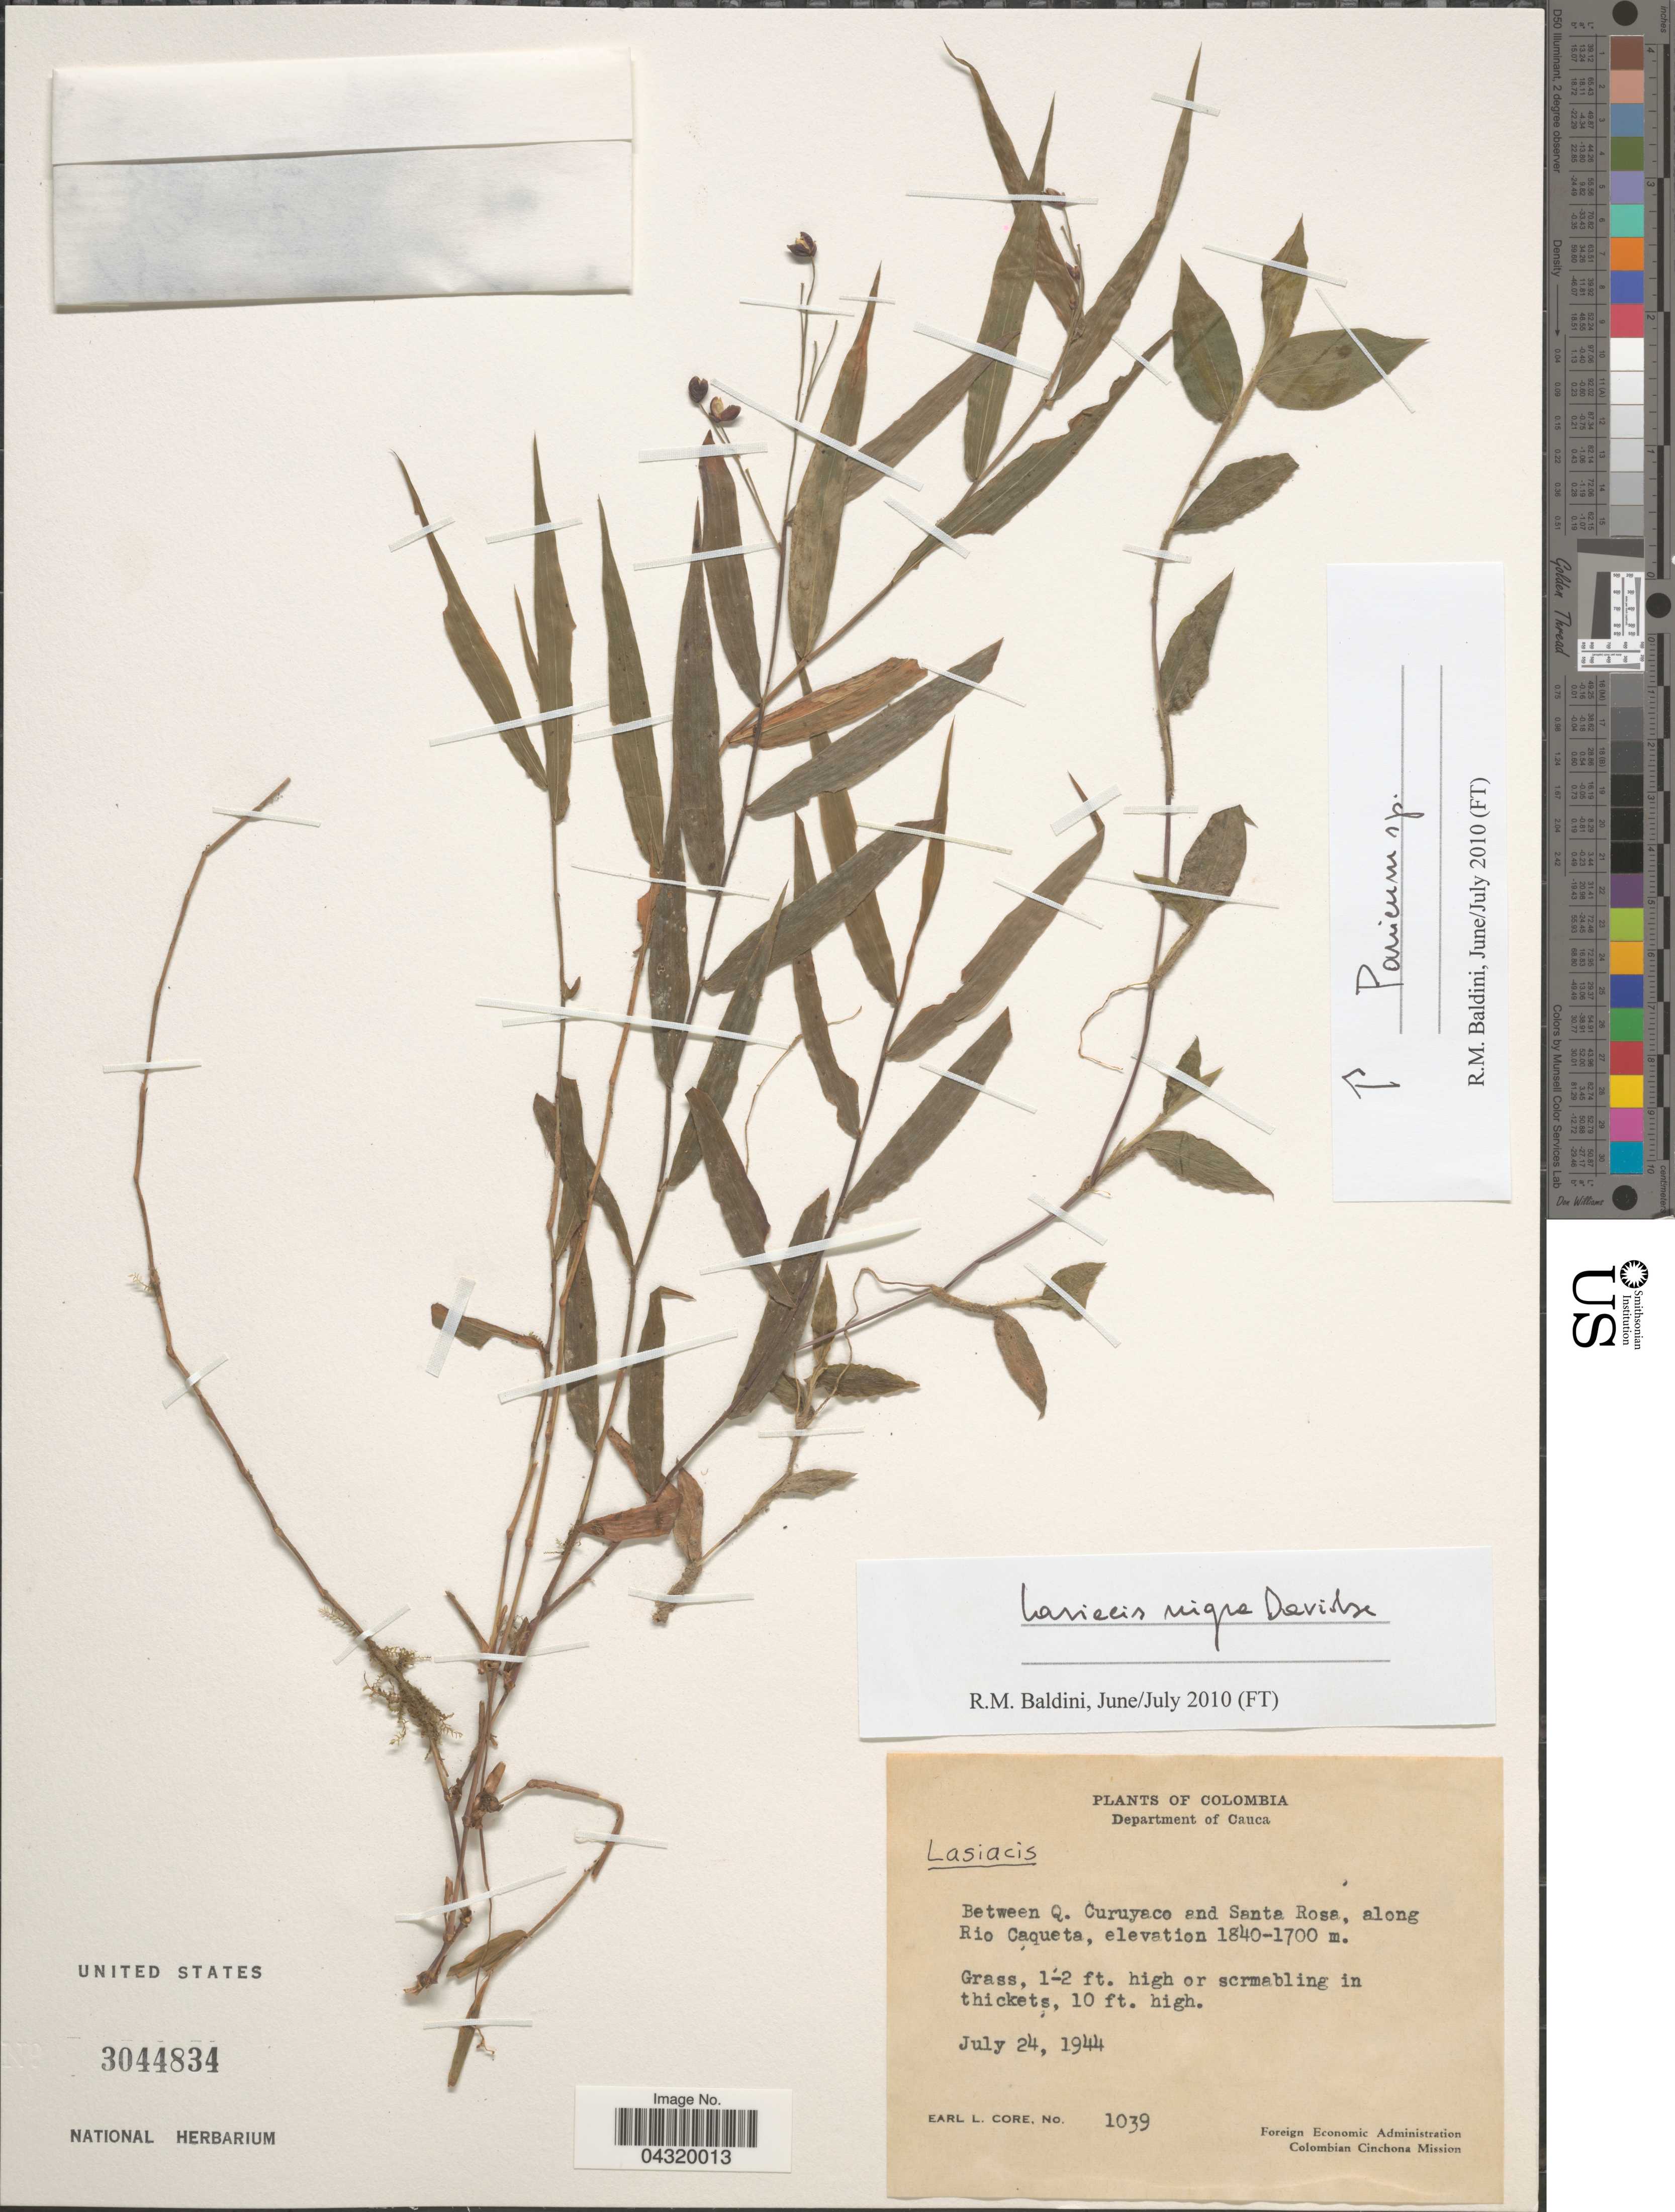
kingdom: Plantae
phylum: Tracheophyta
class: Liliopsida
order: Poales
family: Poaceae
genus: Lasiacis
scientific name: Lasiacis nigra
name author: Davidse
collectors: E. L. Core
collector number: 1039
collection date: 1944-07-24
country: Colombia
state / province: Cauca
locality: Department of Cauca. Between Q. Curuyaco and Santa Rosa, along Rio Caqueta. Colombian Cinchona Mission.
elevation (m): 518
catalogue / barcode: US 3044834